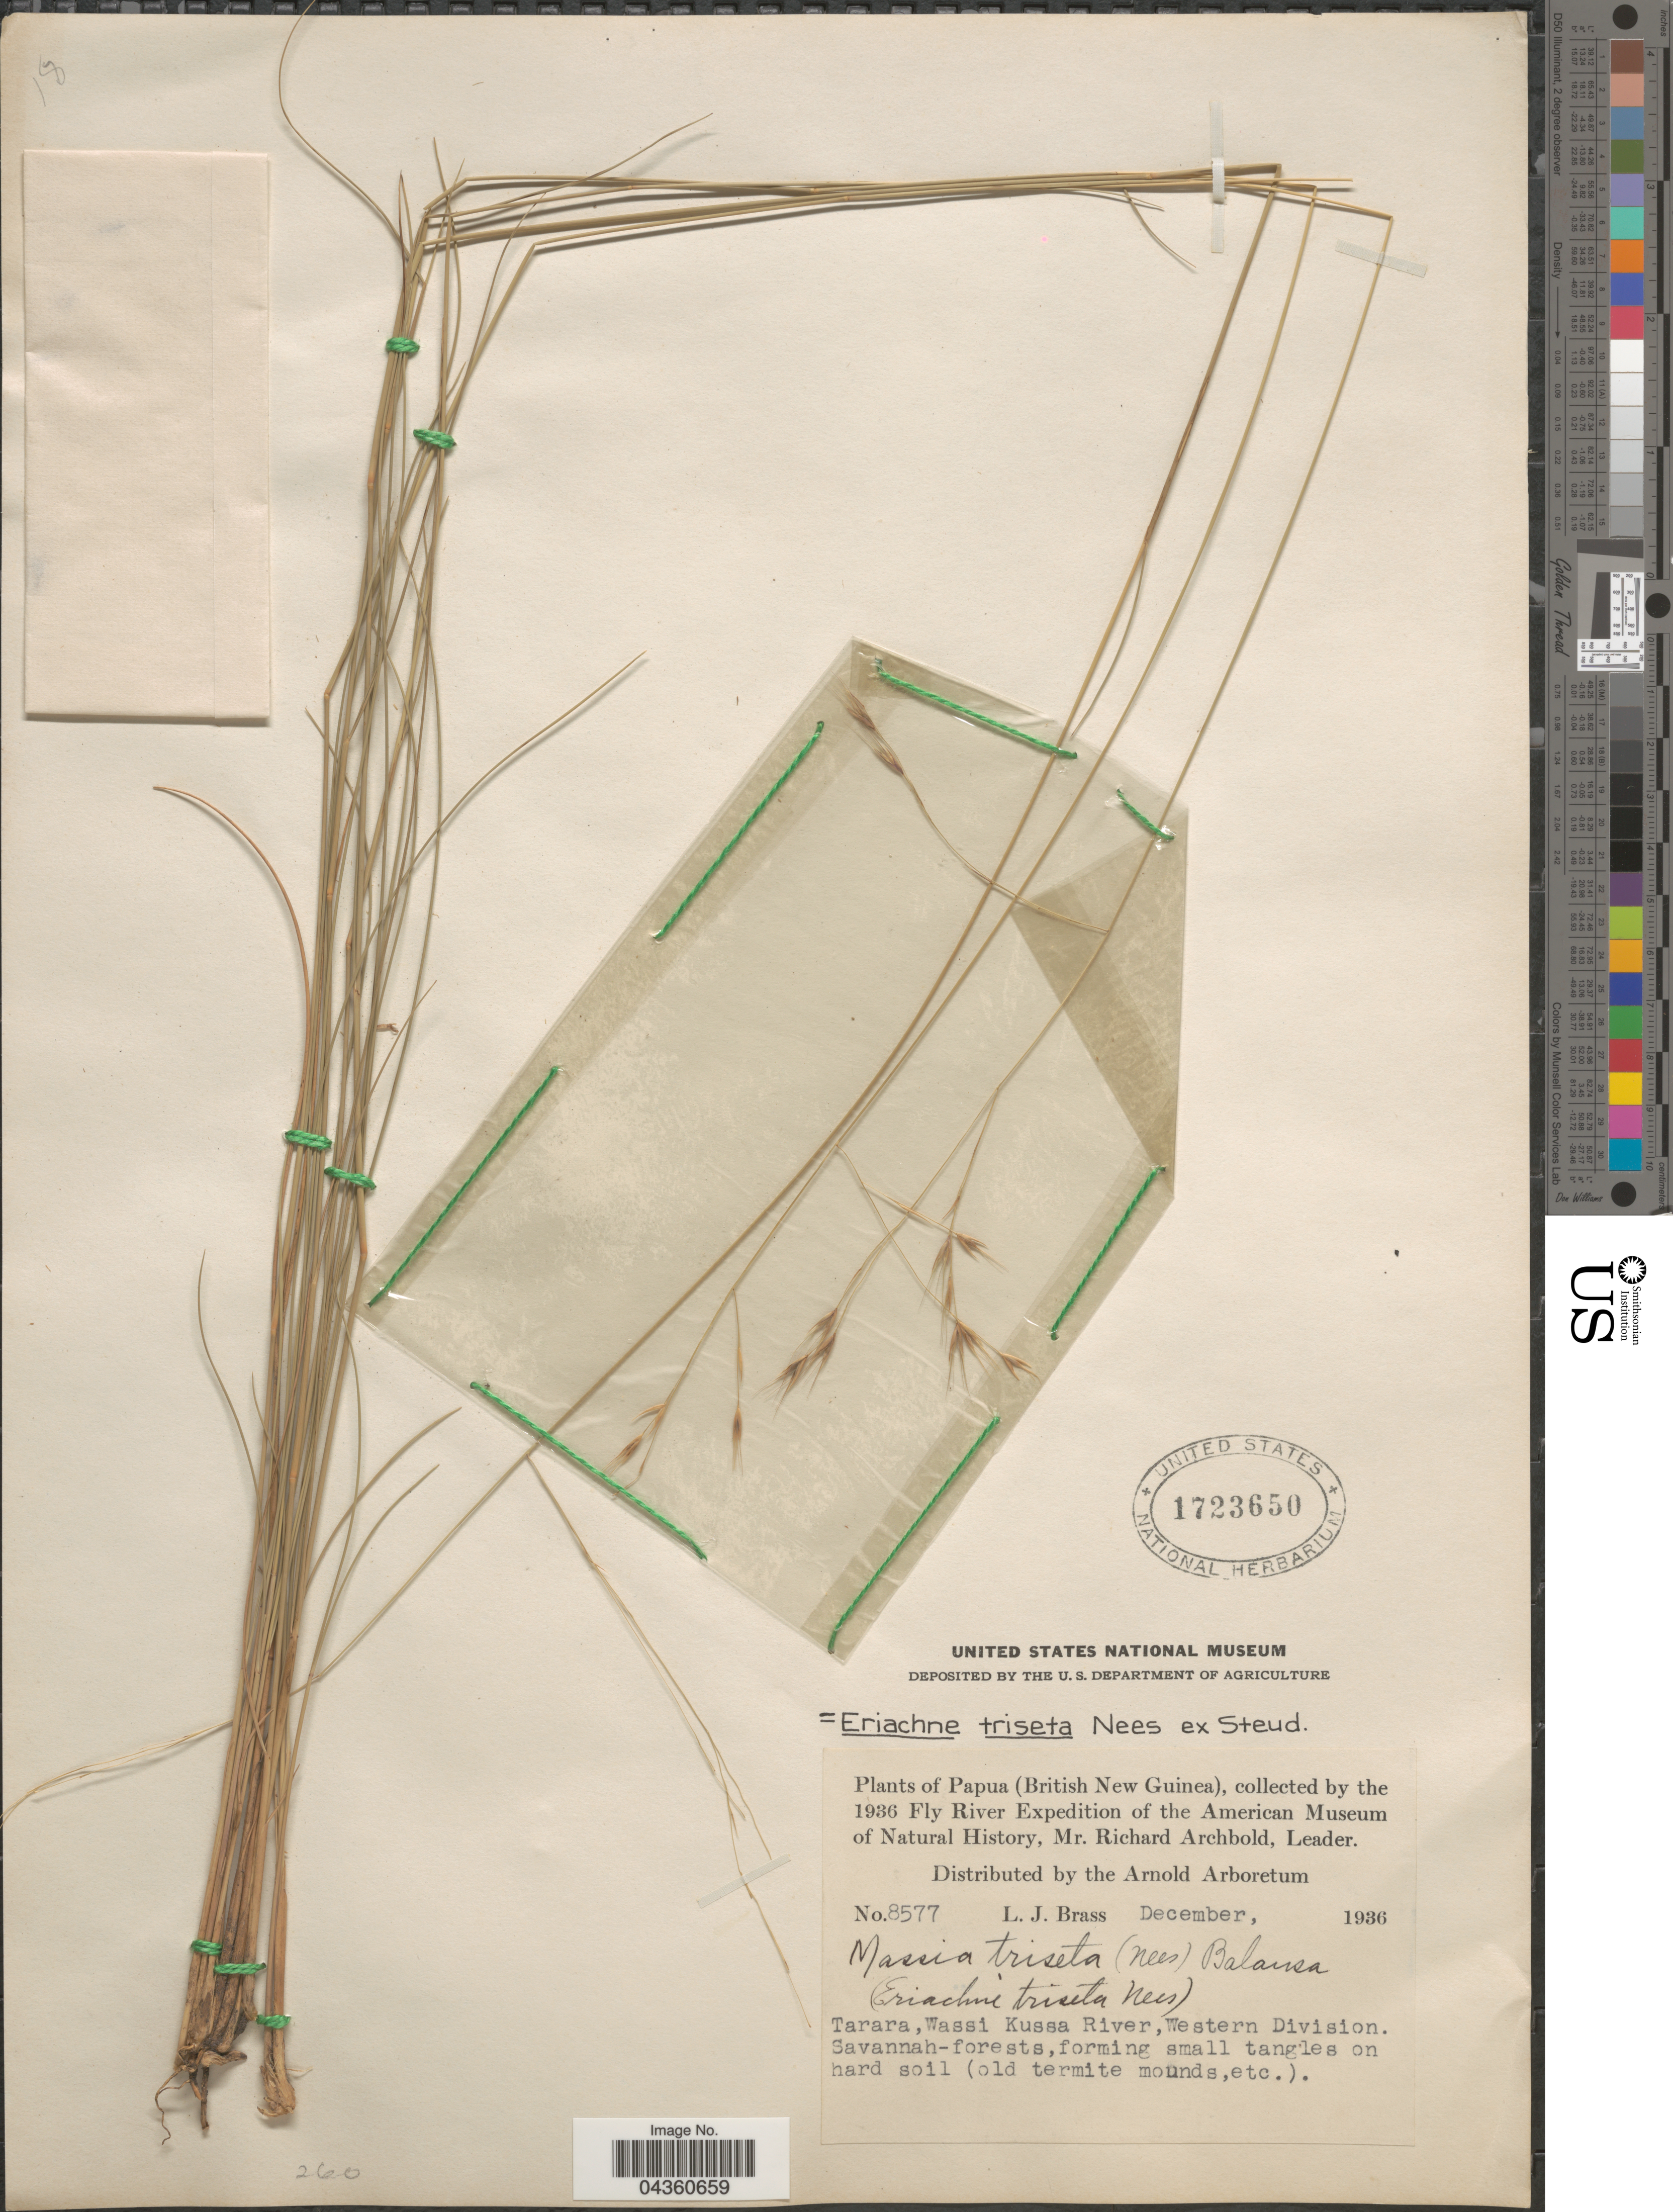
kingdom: Plantae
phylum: Tracheophyta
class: Liliopsida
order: Poales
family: Poaceae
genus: Eriachne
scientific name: Eriachne triseta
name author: Nees ex Steud.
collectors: L. J. Brass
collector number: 8577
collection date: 1936-12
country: Papua New Guinea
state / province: Manus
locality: Papua (British New Guinea). 1936 Fly River Expedition of the American Museum of Natural History. Tarara, Wassi Kussa River, Western Division.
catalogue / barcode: US 1723650